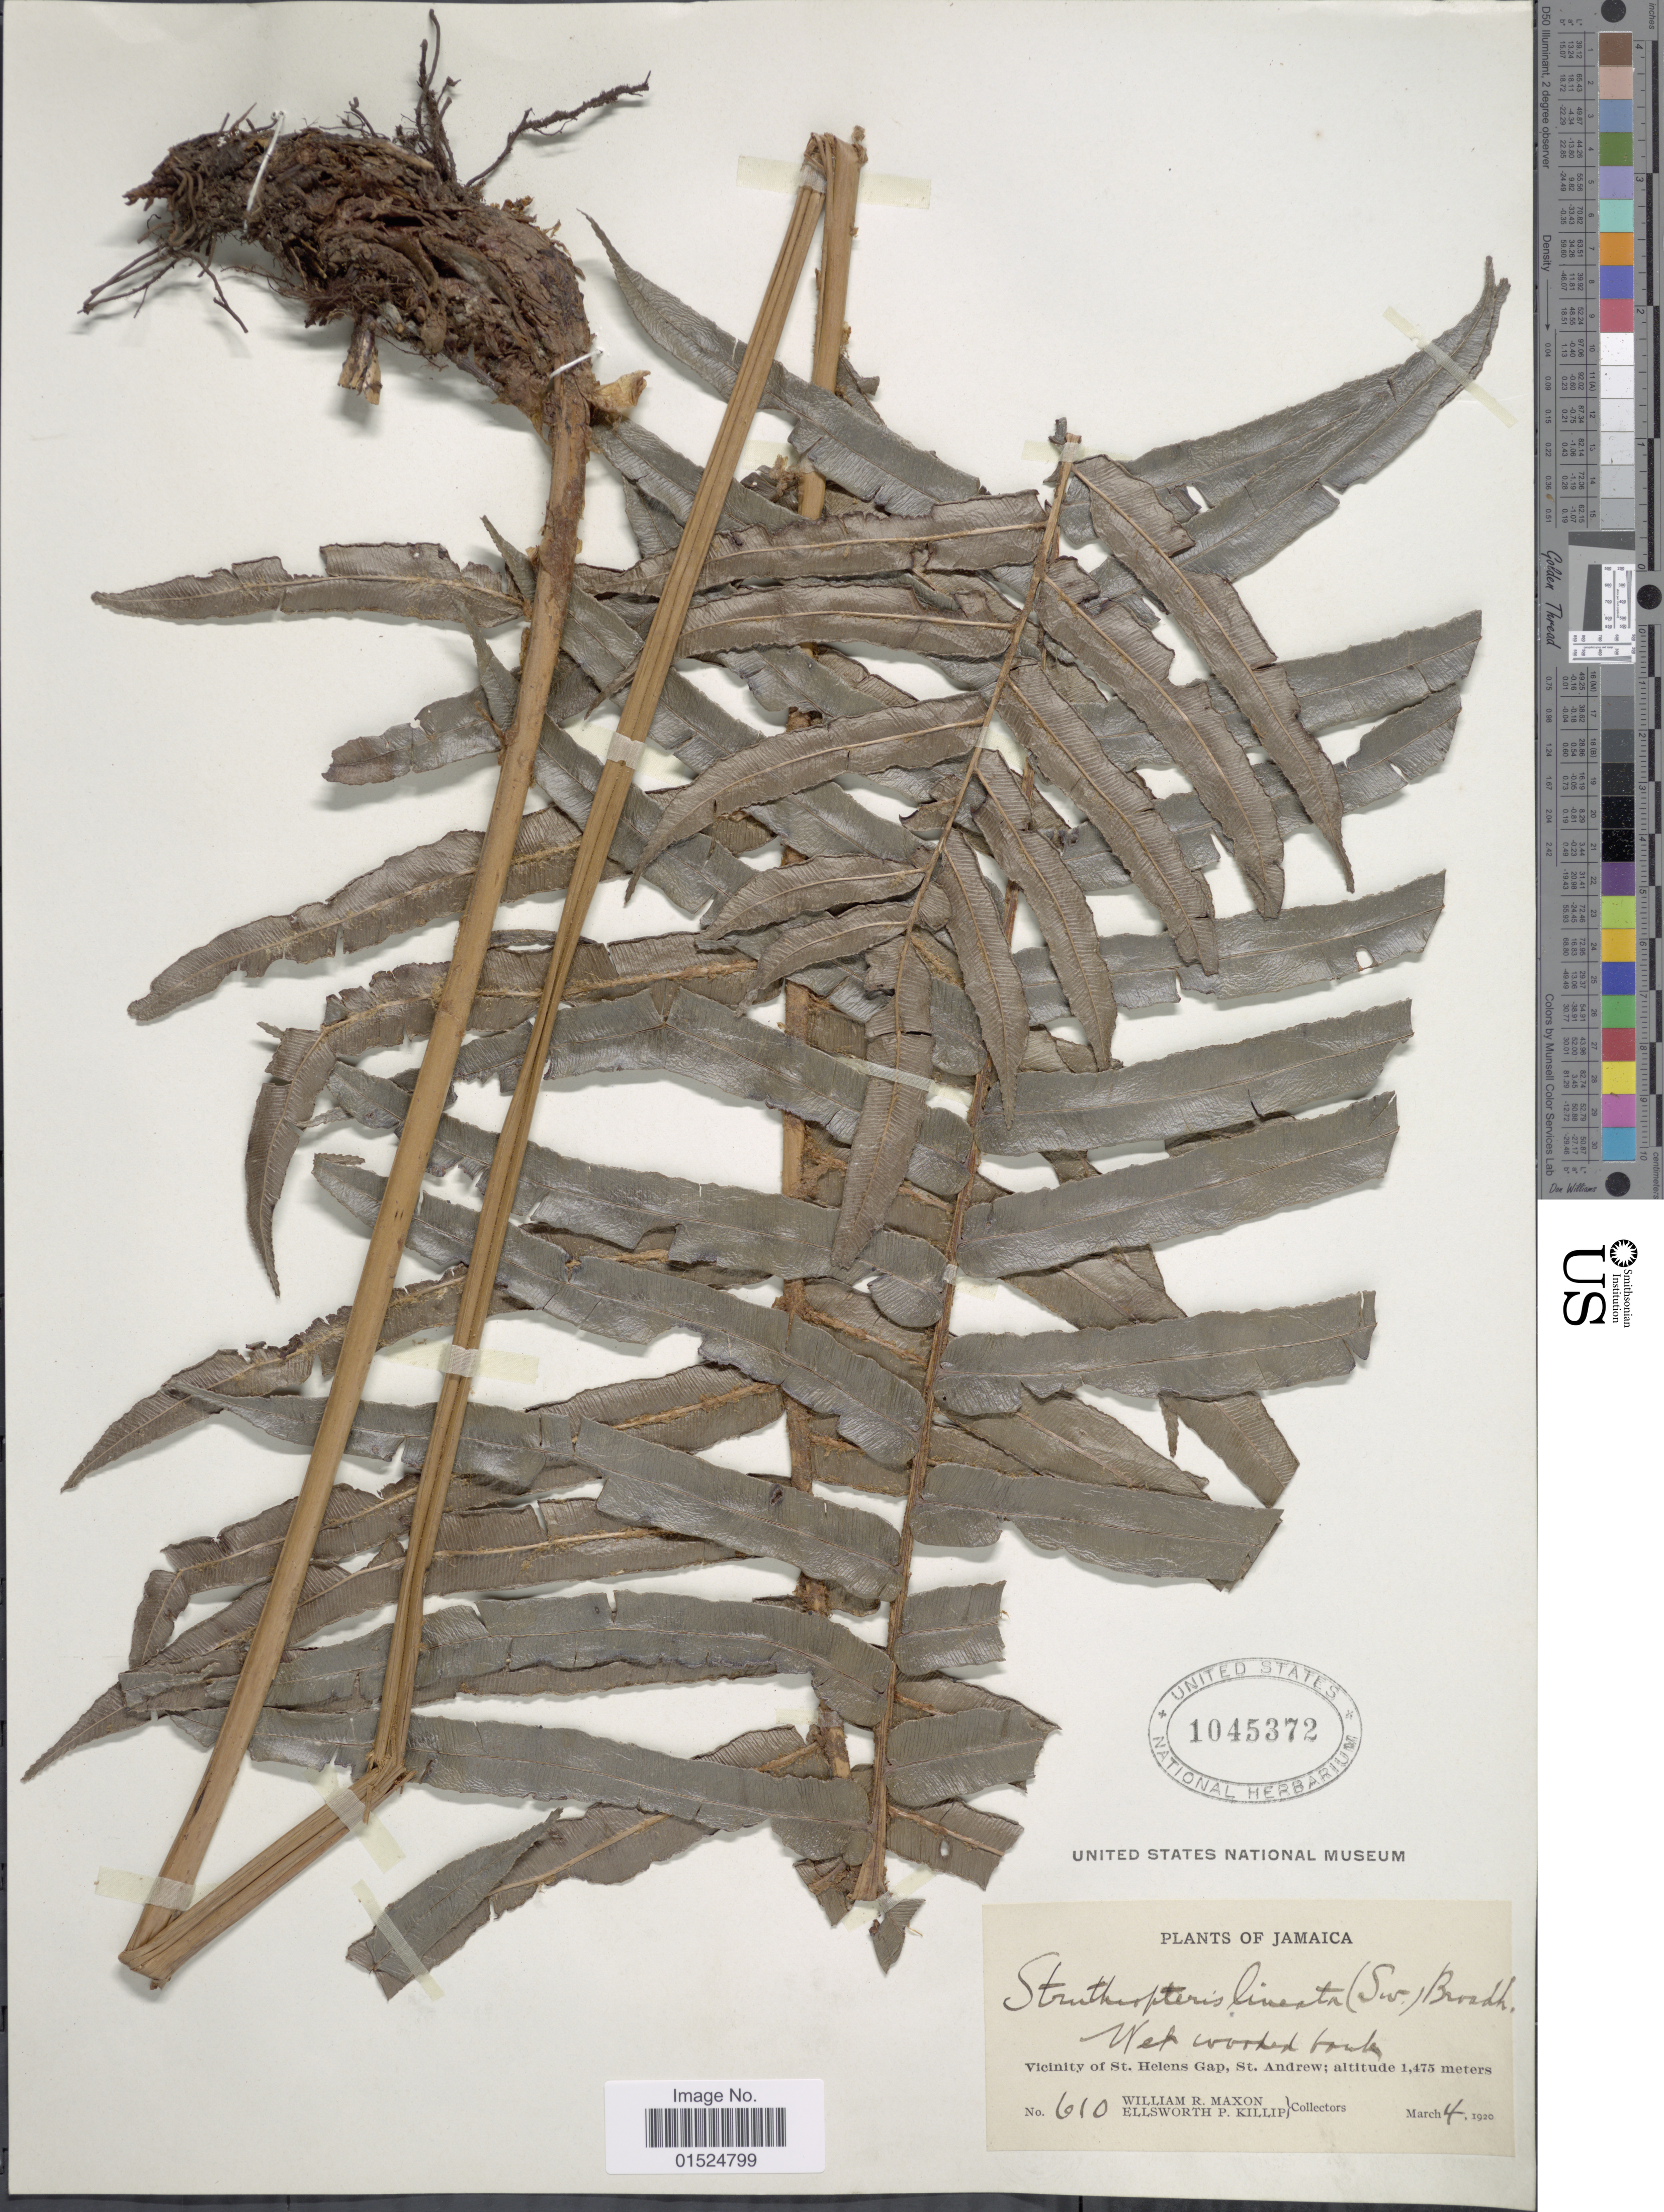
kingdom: Plantae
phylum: Tracheophyta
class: Polypodiopsida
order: Polypodiales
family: Blechnaceae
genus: Blechnum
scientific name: Blechnum lineatum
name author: (Sw.) C. Chr.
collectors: W. R. Maxon & E. P. Killip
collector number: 610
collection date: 1920-03-04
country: Jamaica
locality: Vicinity of St. Helens Gap, St. Andrew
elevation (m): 1475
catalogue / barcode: US 1045372